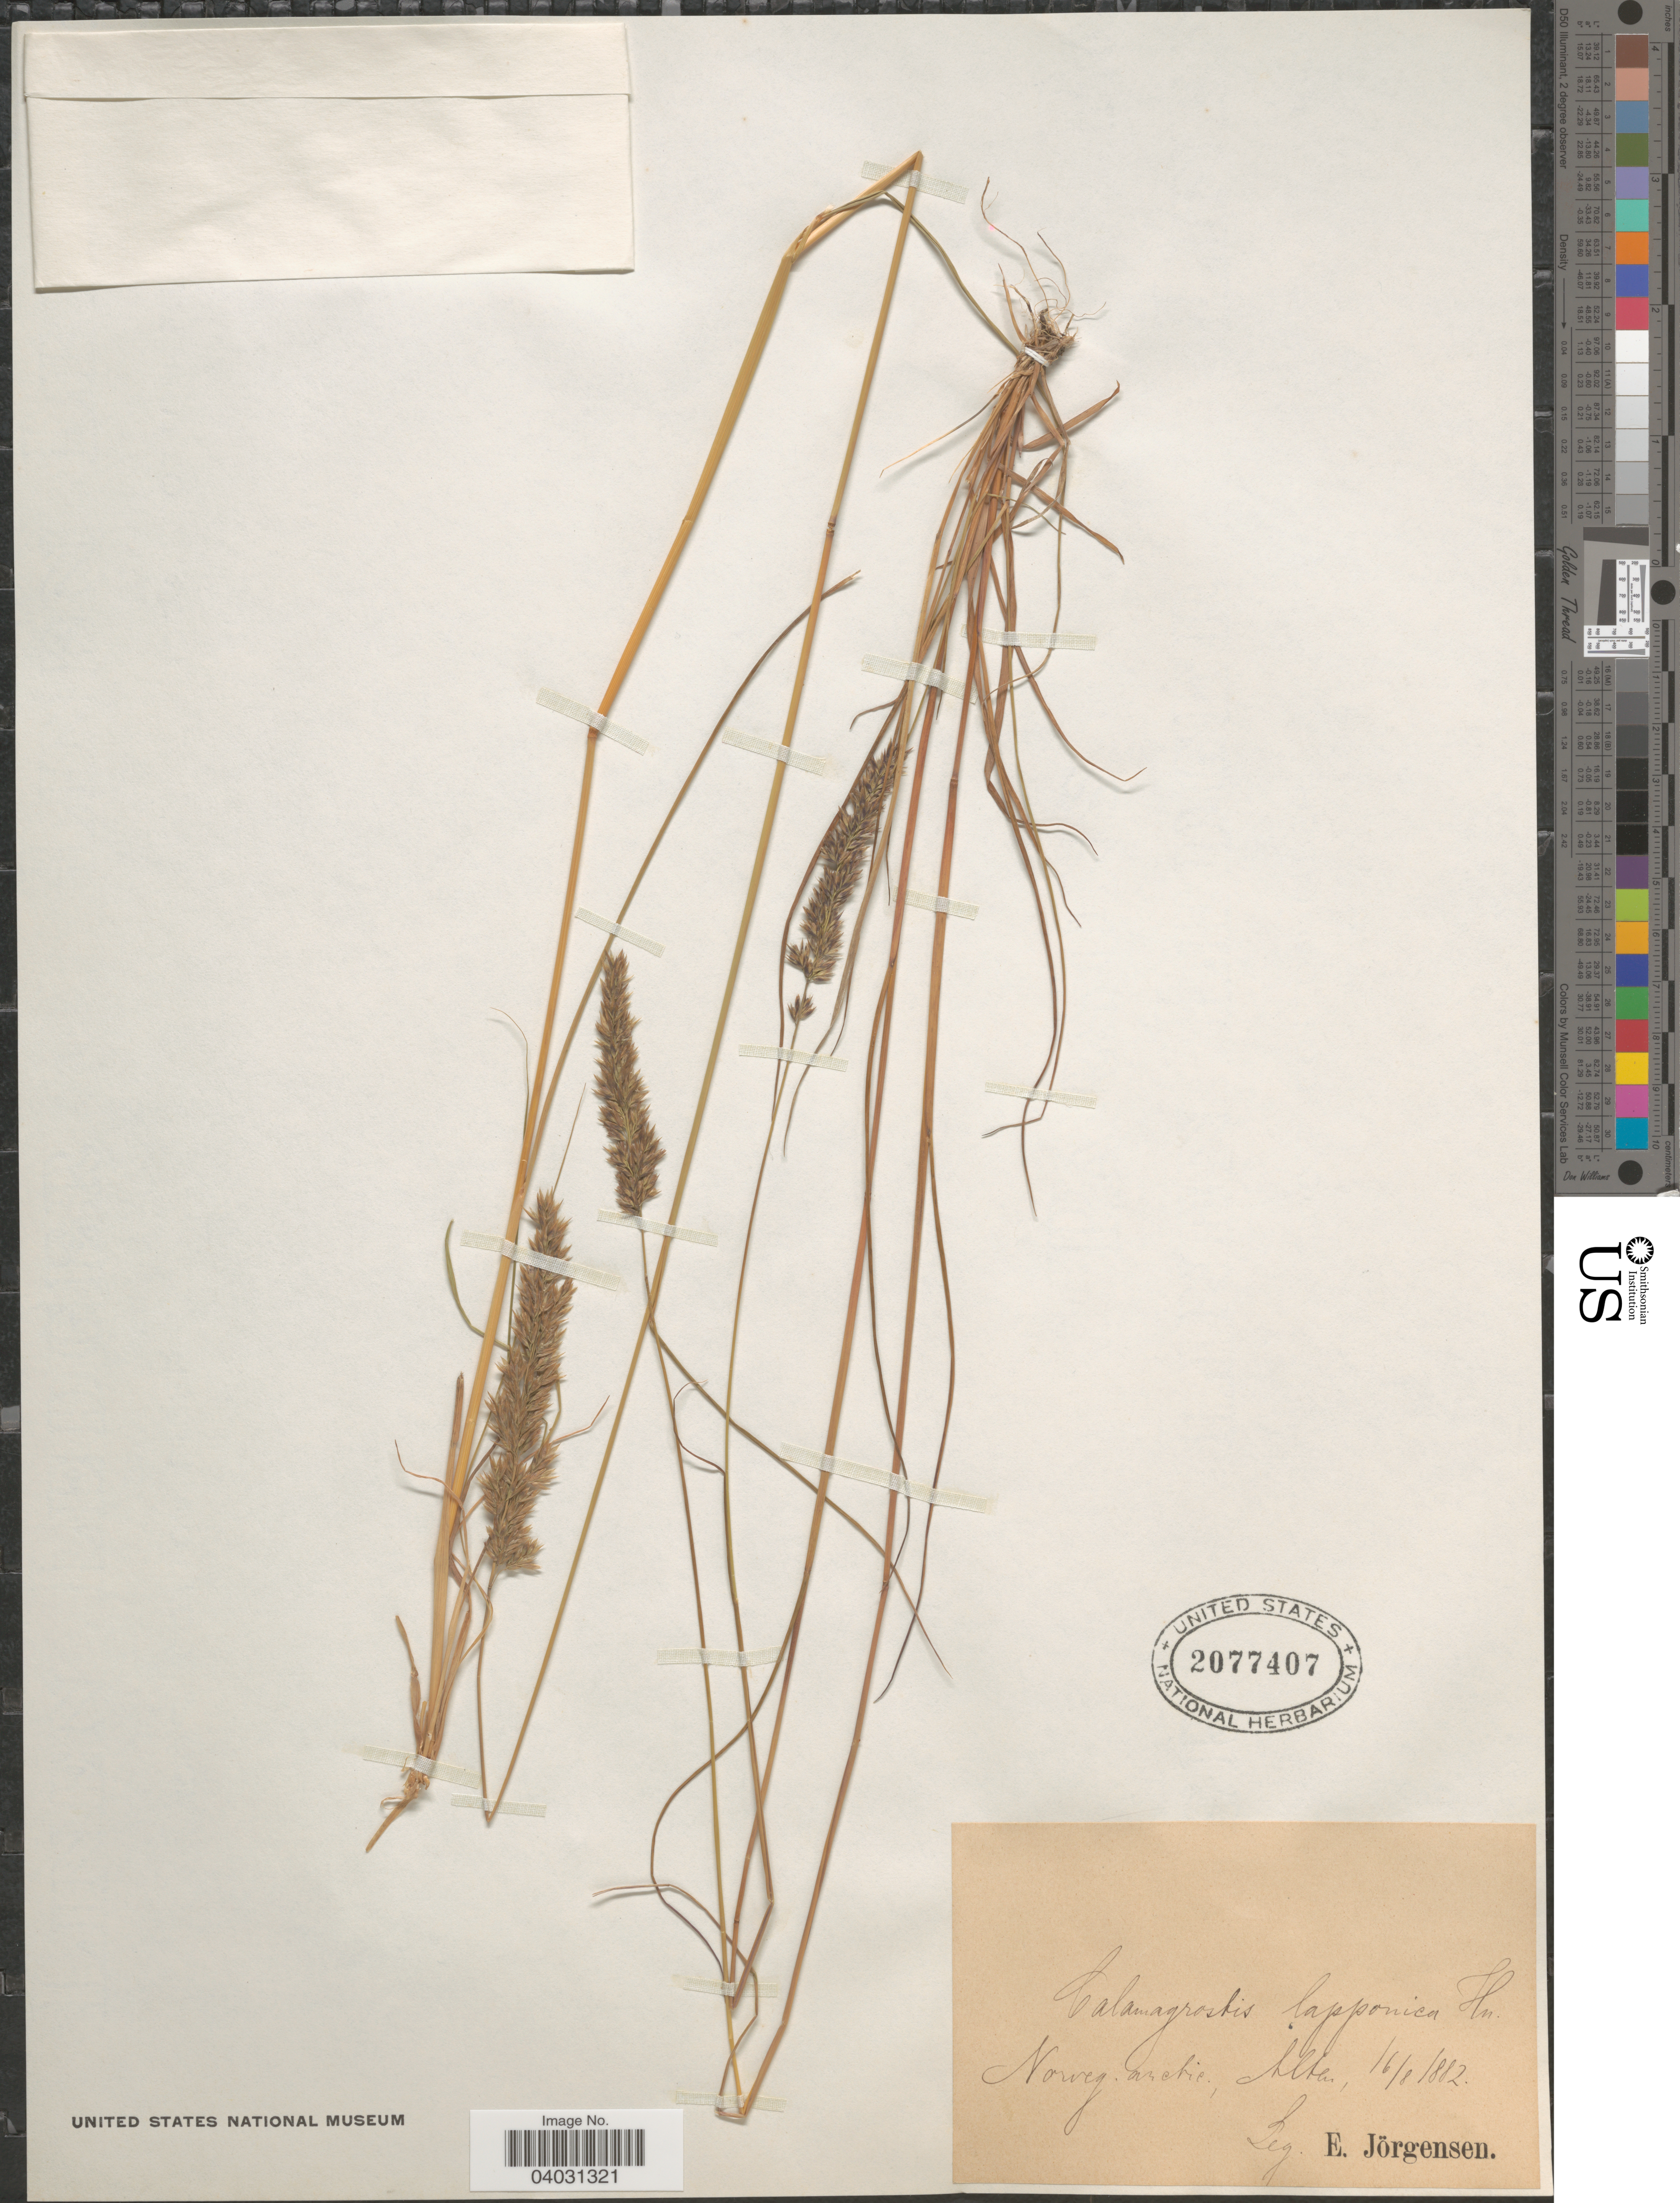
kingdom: Plantae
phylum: Tracheophyta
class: Liliopsida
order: Poales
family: Poaceae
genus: Calamagrostis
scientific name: Calamagrostis lapponica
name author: (Wahlenb.) Hartm.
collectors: E. H. Jørgensen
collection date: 1882-08-16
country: Norway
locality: Norveg. arctic., Alten.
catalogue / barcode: US 2077407